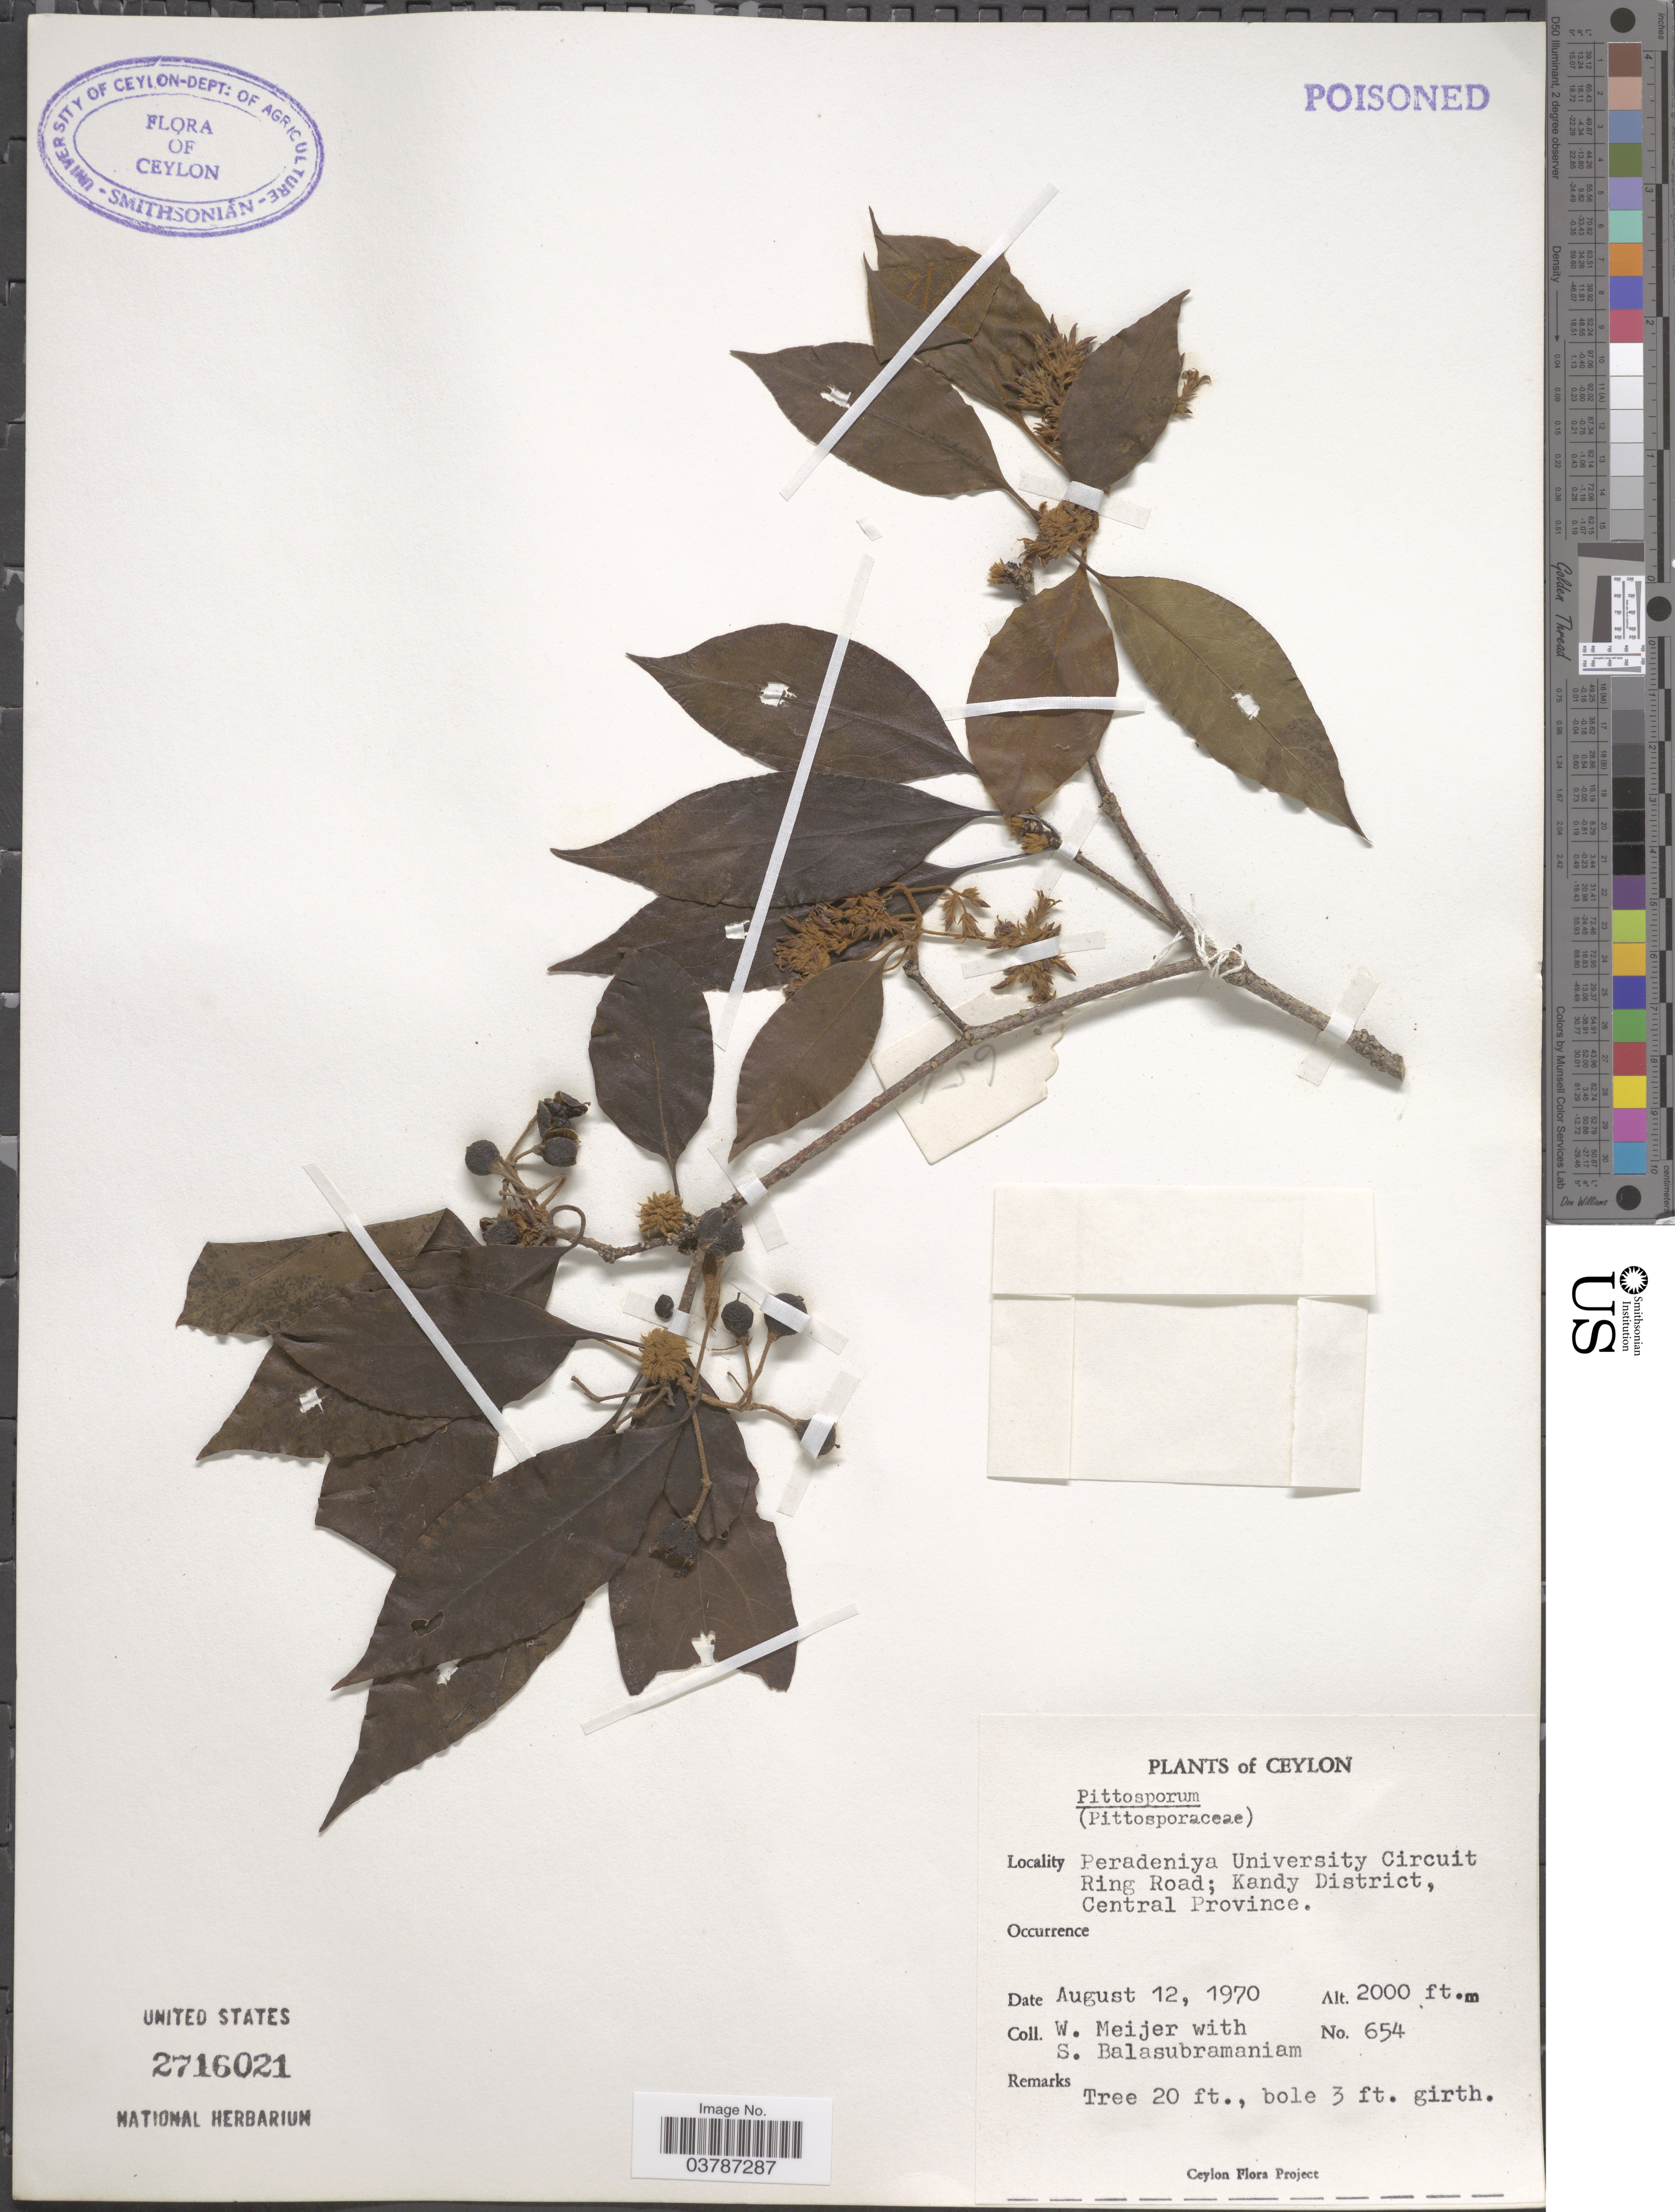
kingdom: Plantae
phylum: Tracheophyta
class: Magnoliopsida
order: Apiales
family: Pittosporaceae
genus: Pittosporum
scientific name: Pittosporum sp.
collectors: W. Meijer & S. Balasubramaniam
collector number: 654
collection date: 1970-08-12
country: Sri Lanka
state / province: Central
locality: Ceylon. Peradeniya University Circuit Ring Road; Kandy District, Central Province.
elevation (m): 610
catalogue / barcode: US 2716021